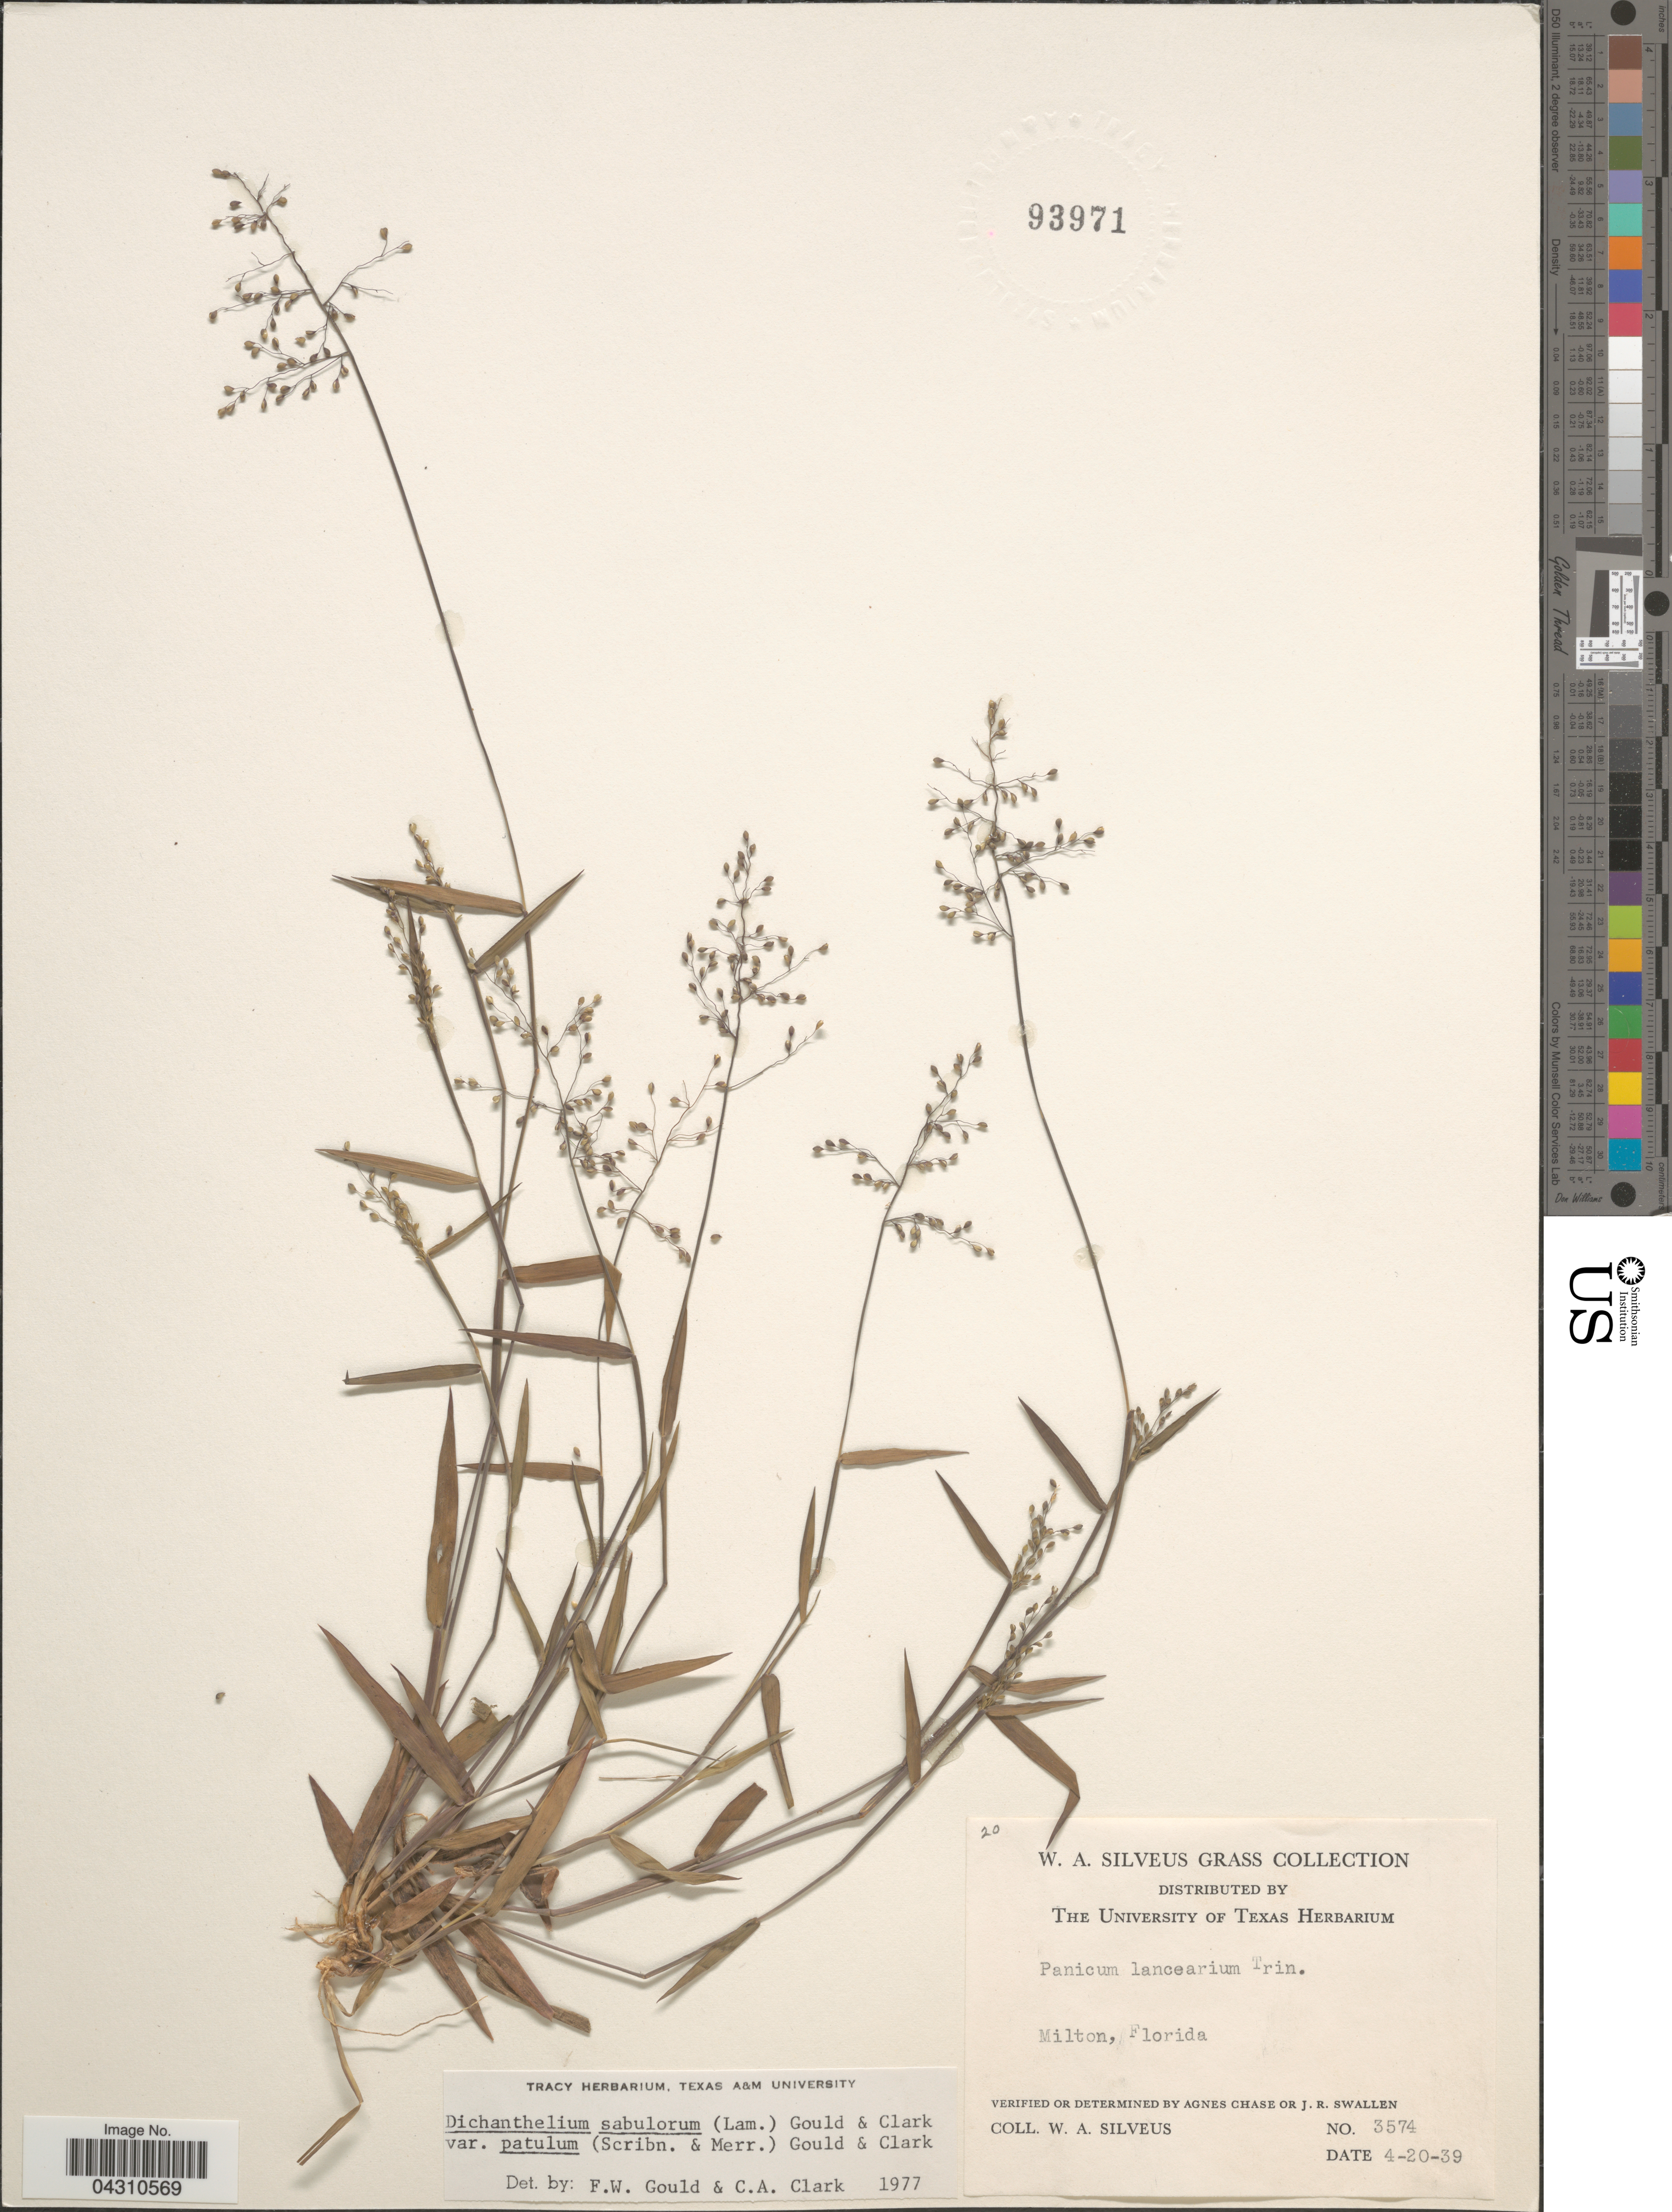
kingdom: Plantae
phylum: Tracheophyta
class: Liliopsida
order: Poales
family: Poaceae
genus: Dichanthelium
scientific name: Dichanthelium portoricense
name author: (Desv. ex Ham.) B.F. Hansen & Wunderlin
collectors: W. Silveus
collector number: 3574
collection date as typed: Transcribed d/m/y: 20/4/39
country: United States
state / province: Florida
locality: Milton.